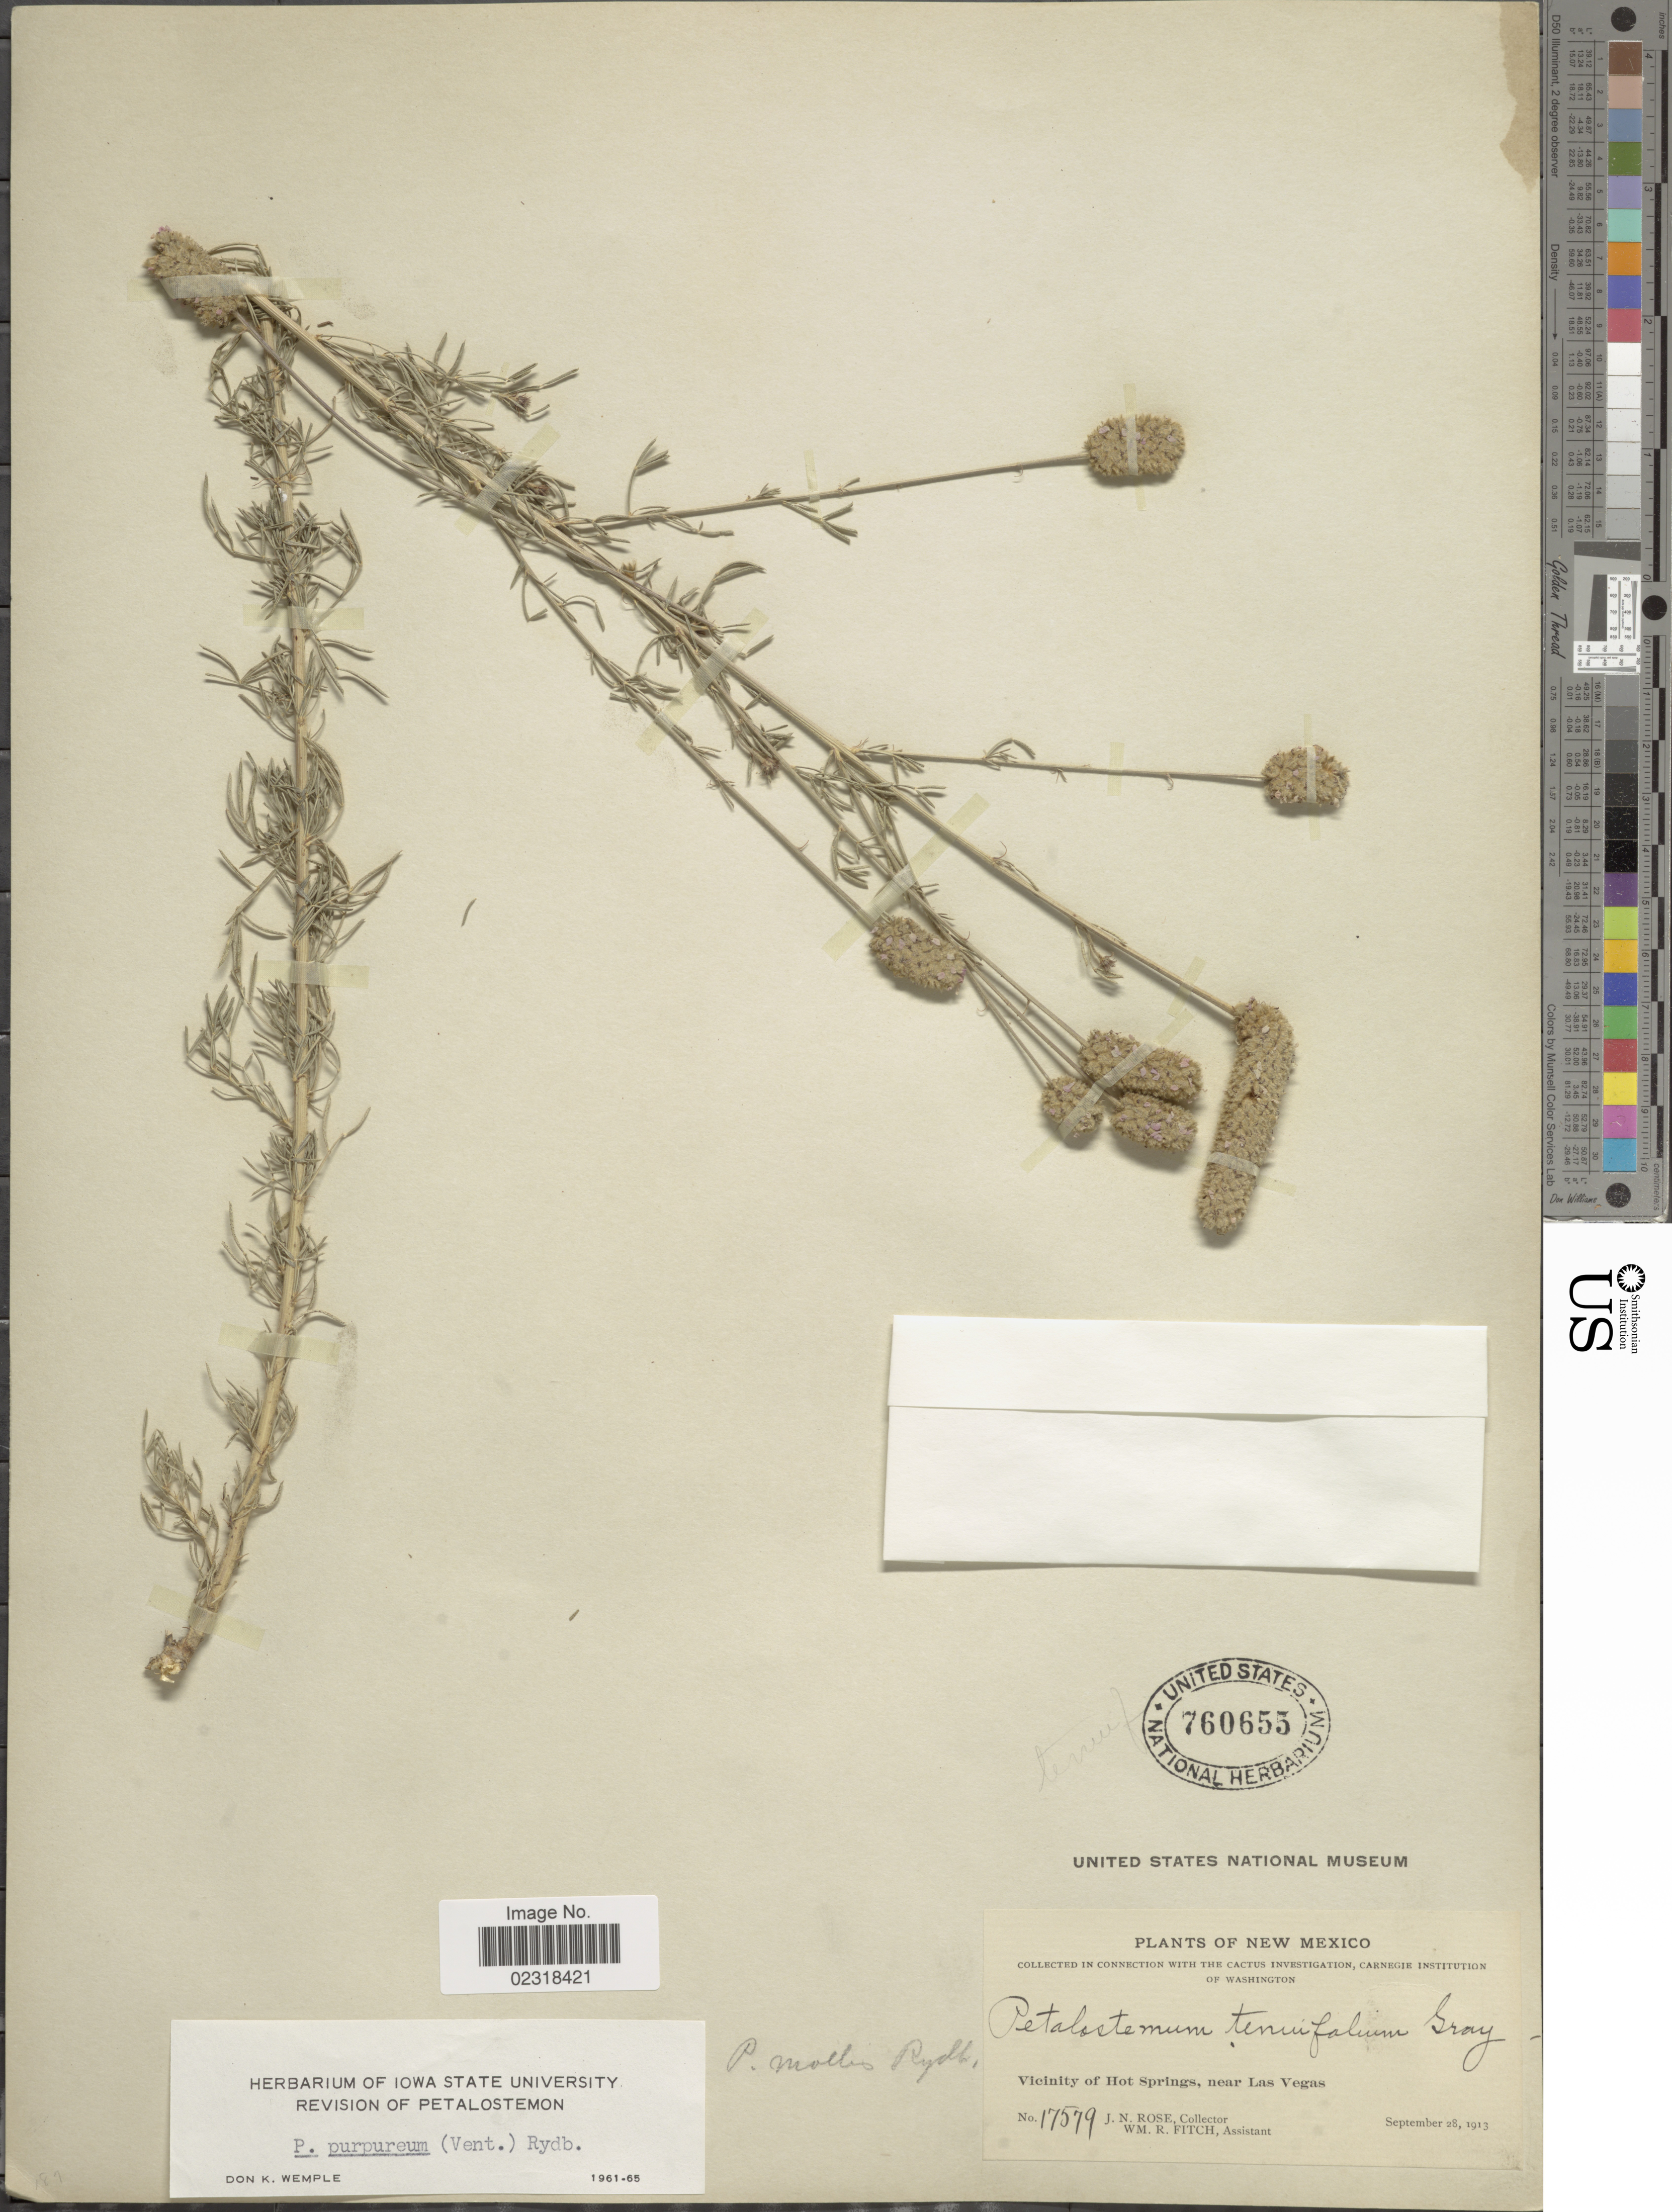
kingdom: Plantae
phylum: Tracheophyta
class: Magnoliopsida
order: Fabales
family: Fabaceae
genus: Dalea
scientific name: Dalea purpurea var. purpurea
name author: Vent.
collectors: J. N. Rose & W. R. Fitch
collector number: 17579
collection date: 1913-09-28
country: United States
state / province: New Mexico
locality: Vicinity of Hot Springs, near Las Vegas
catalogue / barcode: US 760655